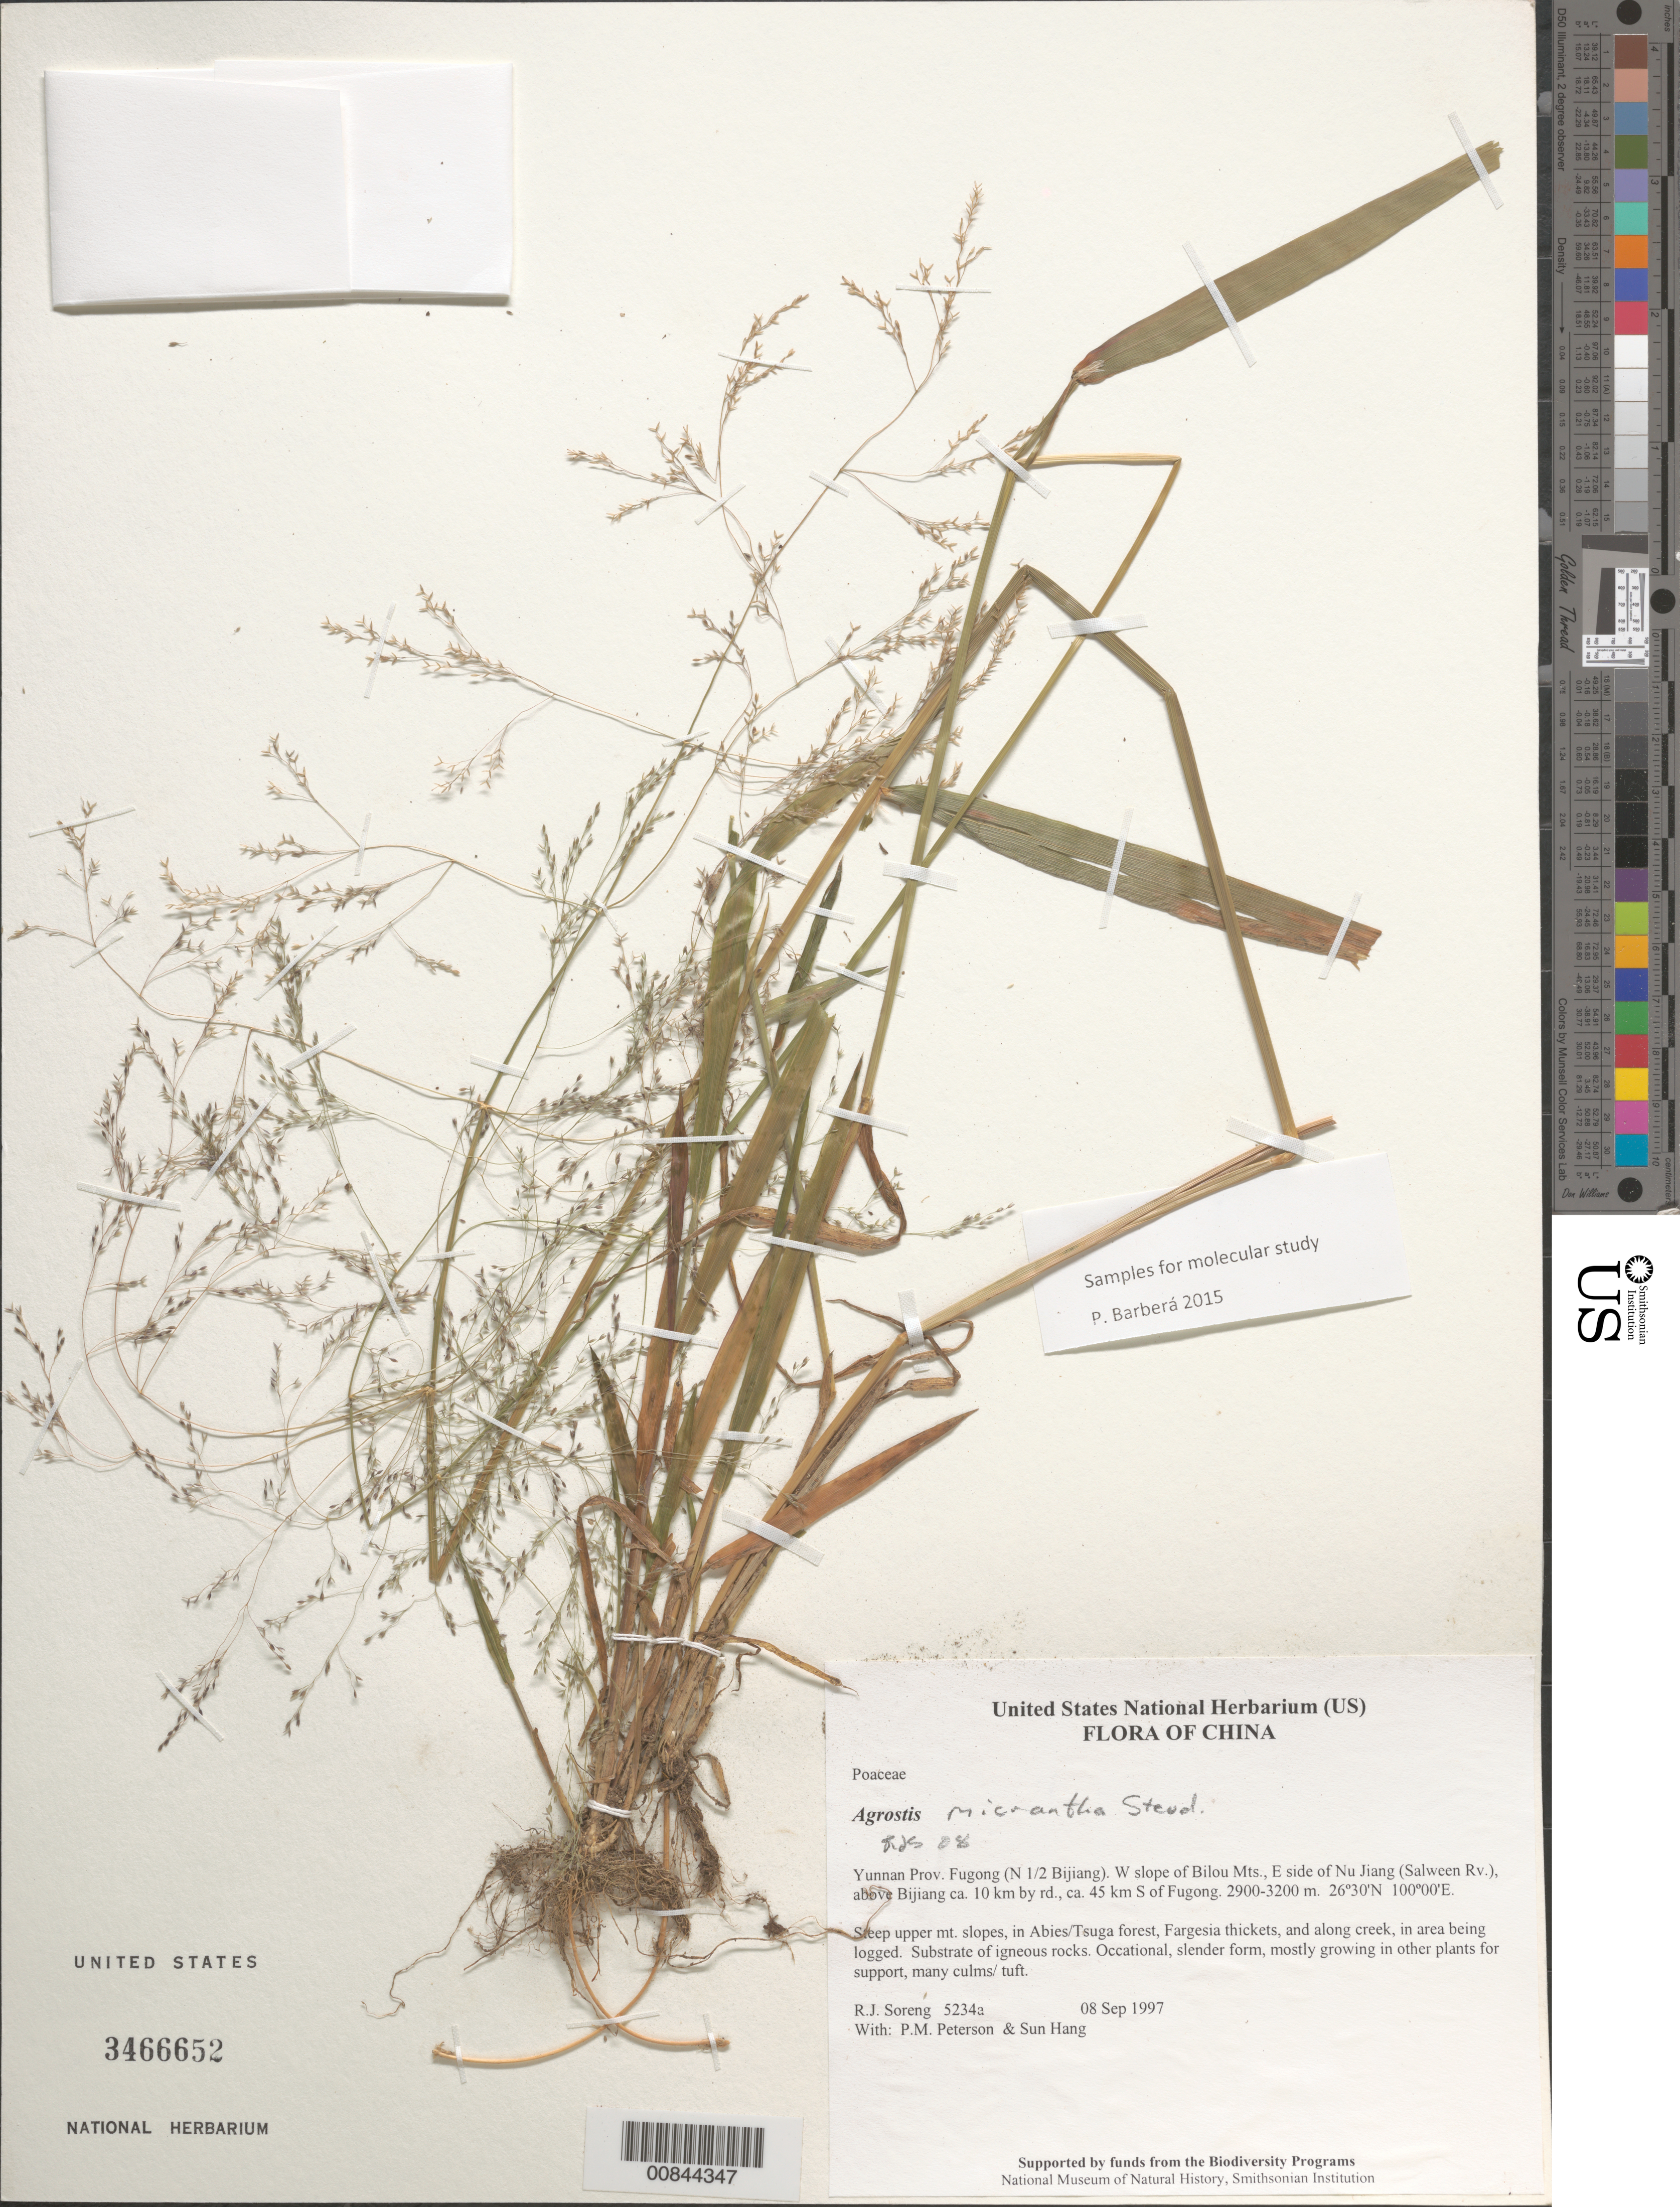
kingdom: Plantae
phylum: Tracheophyta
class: Liliopsida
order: Poales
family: Poaceae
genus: Agrostis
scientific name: Agrostis micrantha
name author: Steud.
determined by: Soreng, Robert J., Research Associate (BOT), Smithsonian Institution - National Museum of Natural History (UNITED STATES)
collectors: R. J. Soreng, P. M. Peterson & Sun Hang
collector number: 5234a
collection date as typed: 08 Sep 1997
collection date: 1997-09-08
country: China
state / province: Yunnan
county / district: Fugong (N 1/2 Bijiang)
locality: W slope of Bilou Mts., E side of Nu Jiang (Salween Rv.), above Bijiang ca. 10 km by rd., ca. 45 km S of Fugong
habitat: Steep upper mt. slopes, in Abies/Tsuga forest, Fargesia thickets, and along creek, in area being logged. Substrate of igneou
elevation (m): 2900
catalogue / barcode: US 3466652